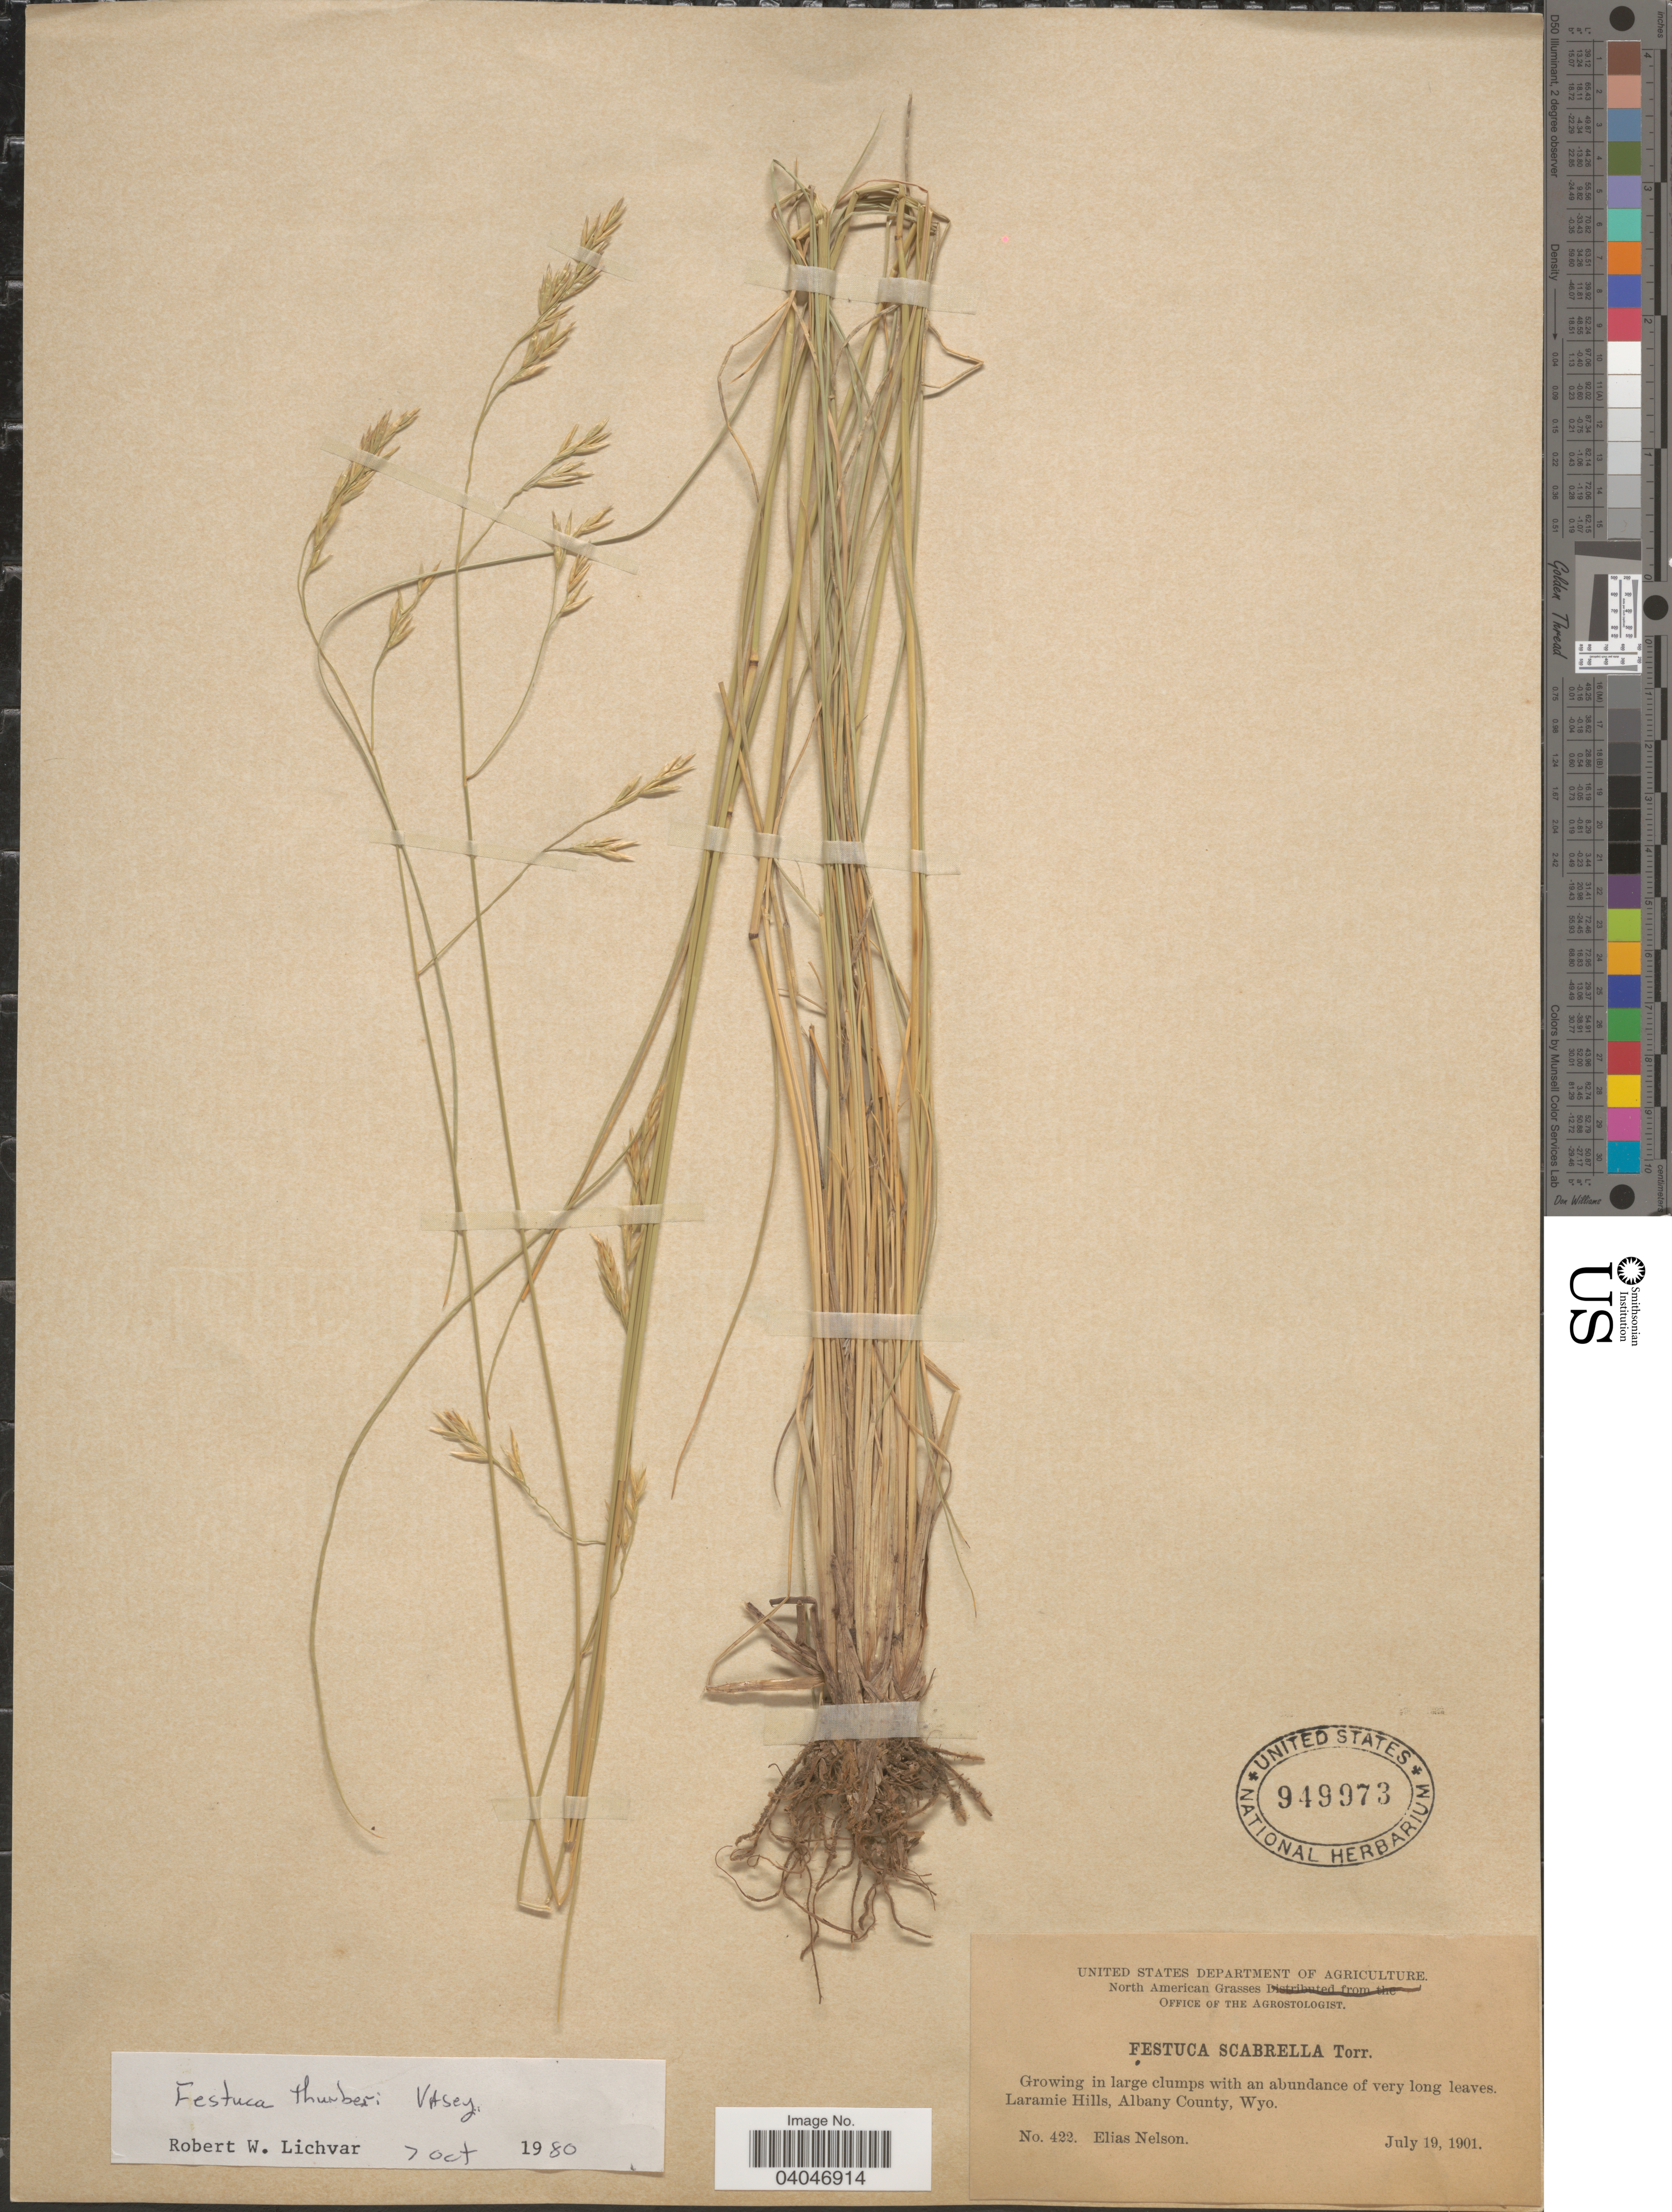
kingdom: Plantae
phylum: Tracheophyta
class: Liliopsida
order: Poales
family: Poaceae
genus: Festuca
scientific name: Festuca thurberi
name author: Vasey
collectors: E. Nelson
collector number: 422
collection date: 1901-07-19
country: United States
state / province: Wyoming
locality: Laramie Hills, Albany County.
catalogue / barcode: US 949973